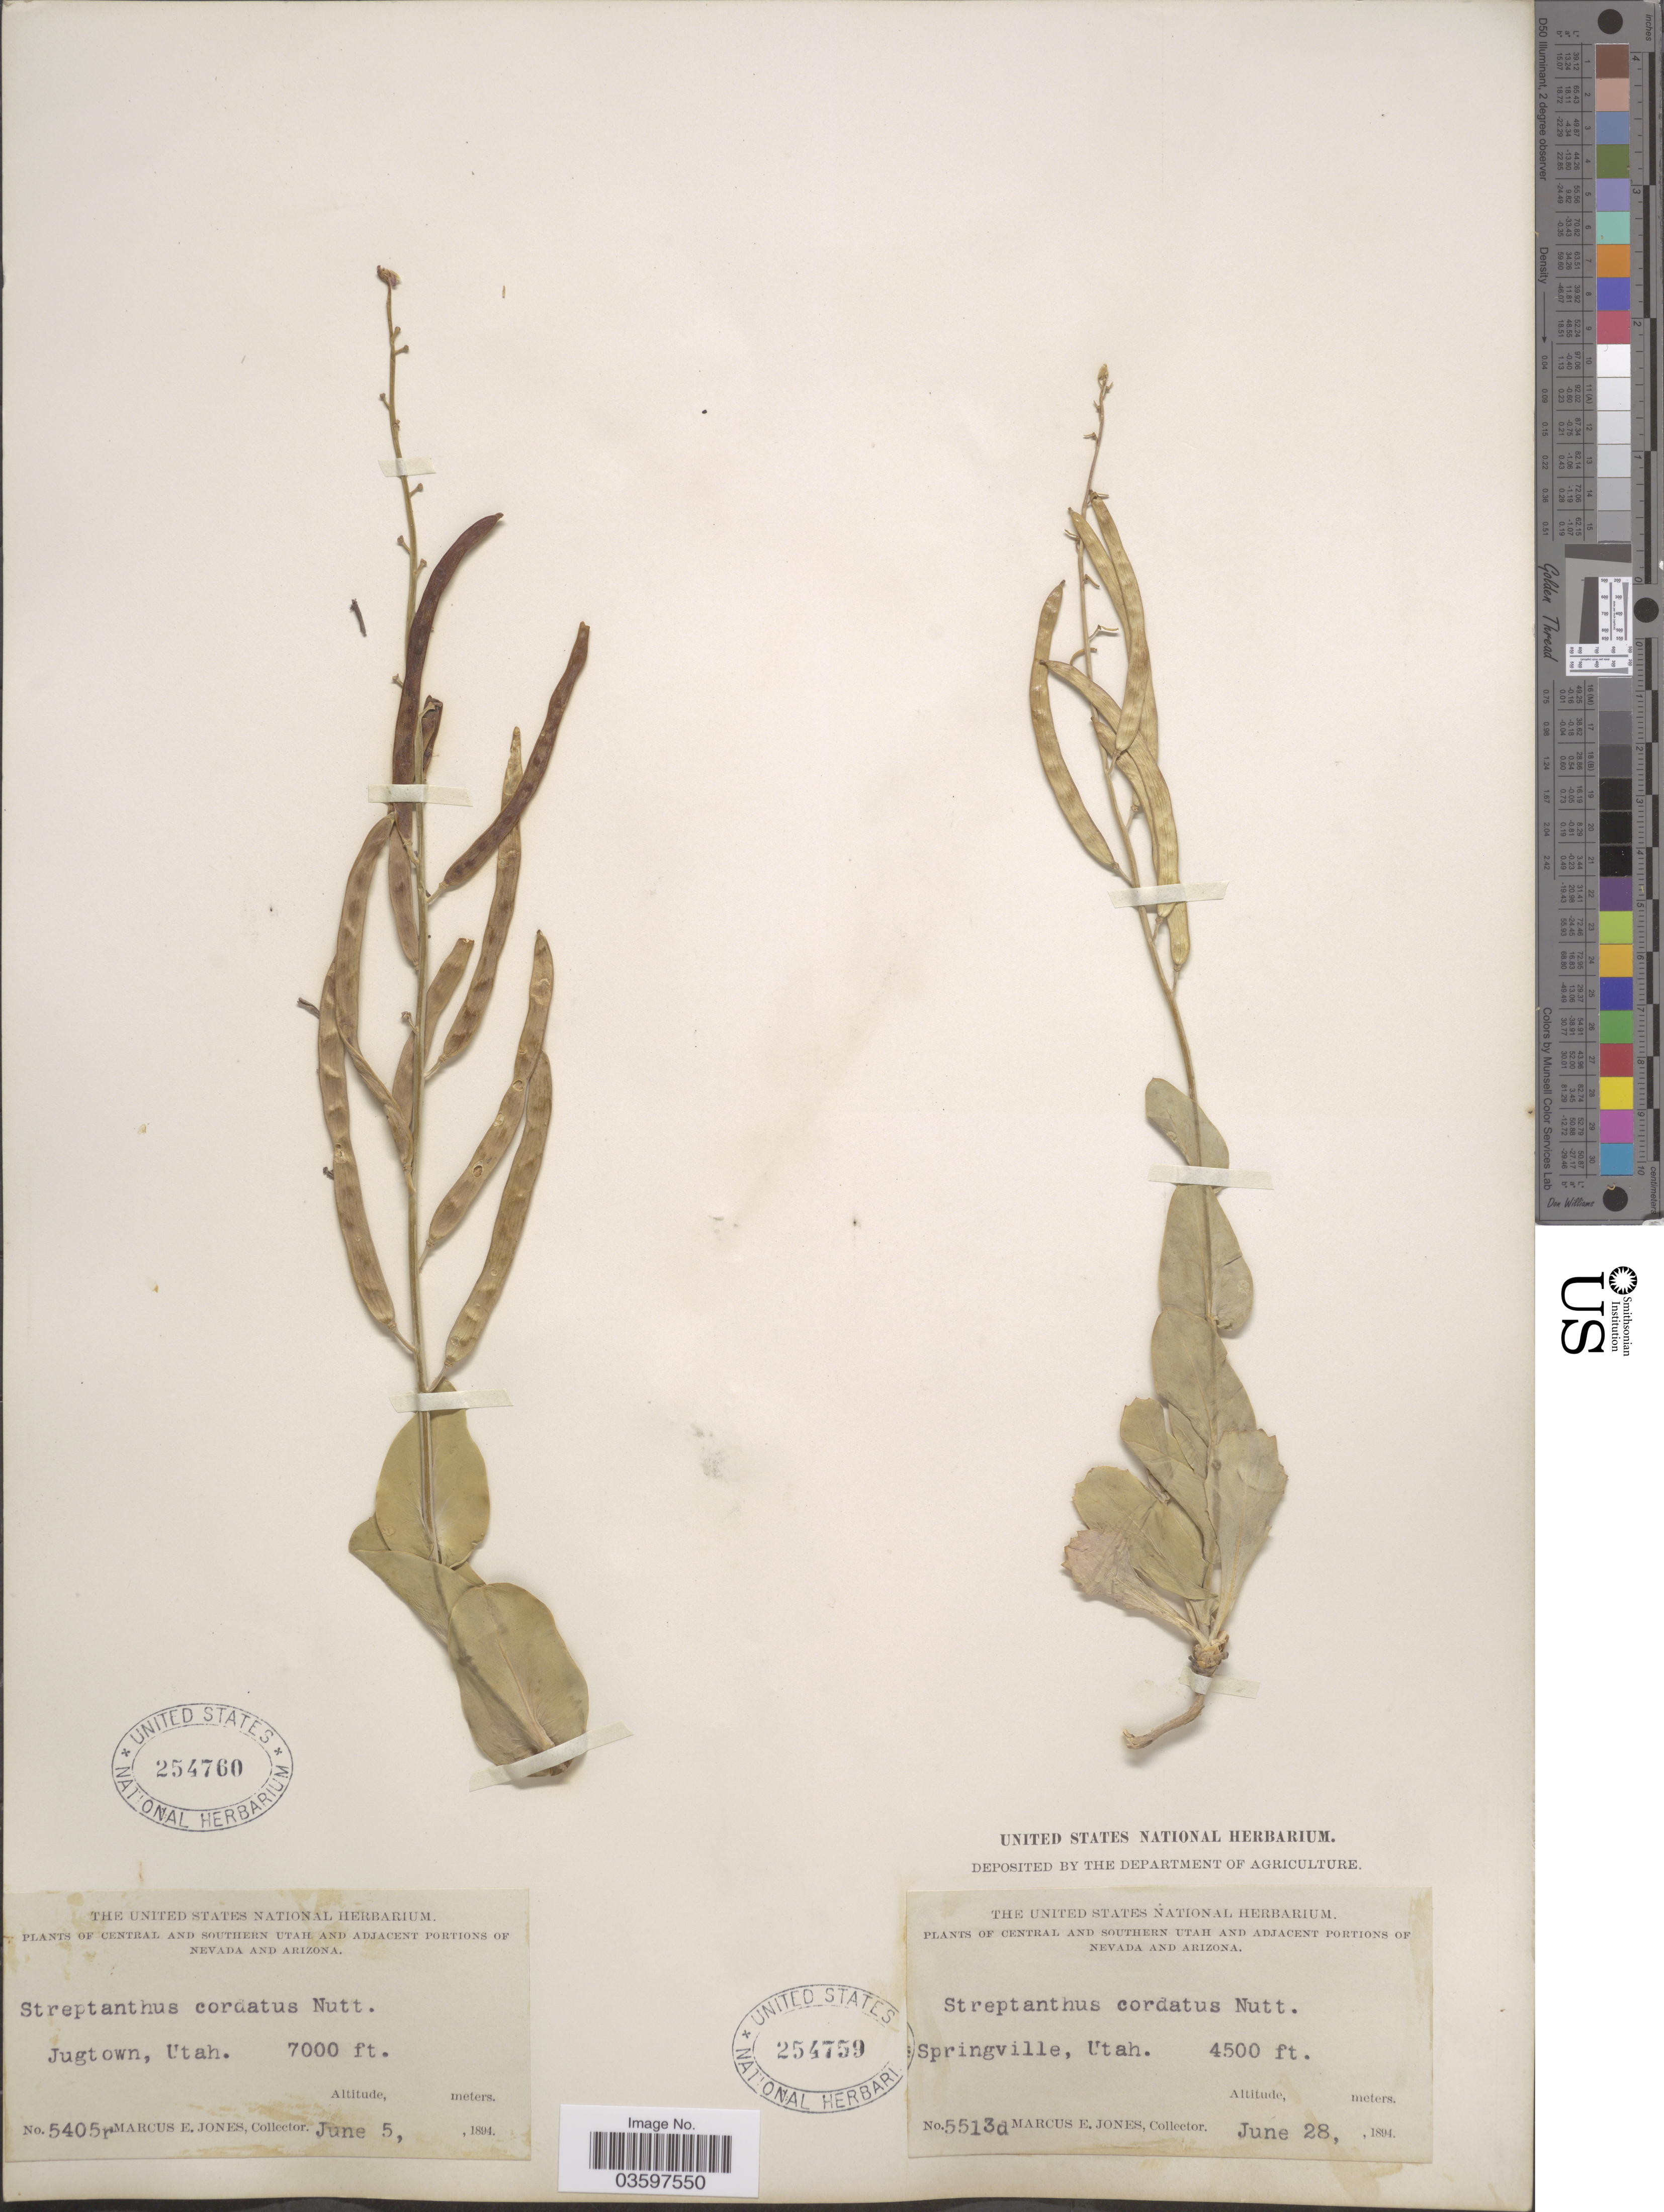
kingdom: Plantae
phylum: Tracheophyta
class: Magnoliopsida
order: Brassicales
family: Brassicaceae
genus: Streptanthus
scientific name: Streptanthus cordatus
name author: Nutt. ex Torr. & A. Gray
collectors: M. E. Jones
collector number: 5405r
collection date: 1894-06-05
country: United States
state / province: Utah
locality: Central and Southern Utah. Jugtown.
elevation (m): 2134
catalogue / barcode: US 254760